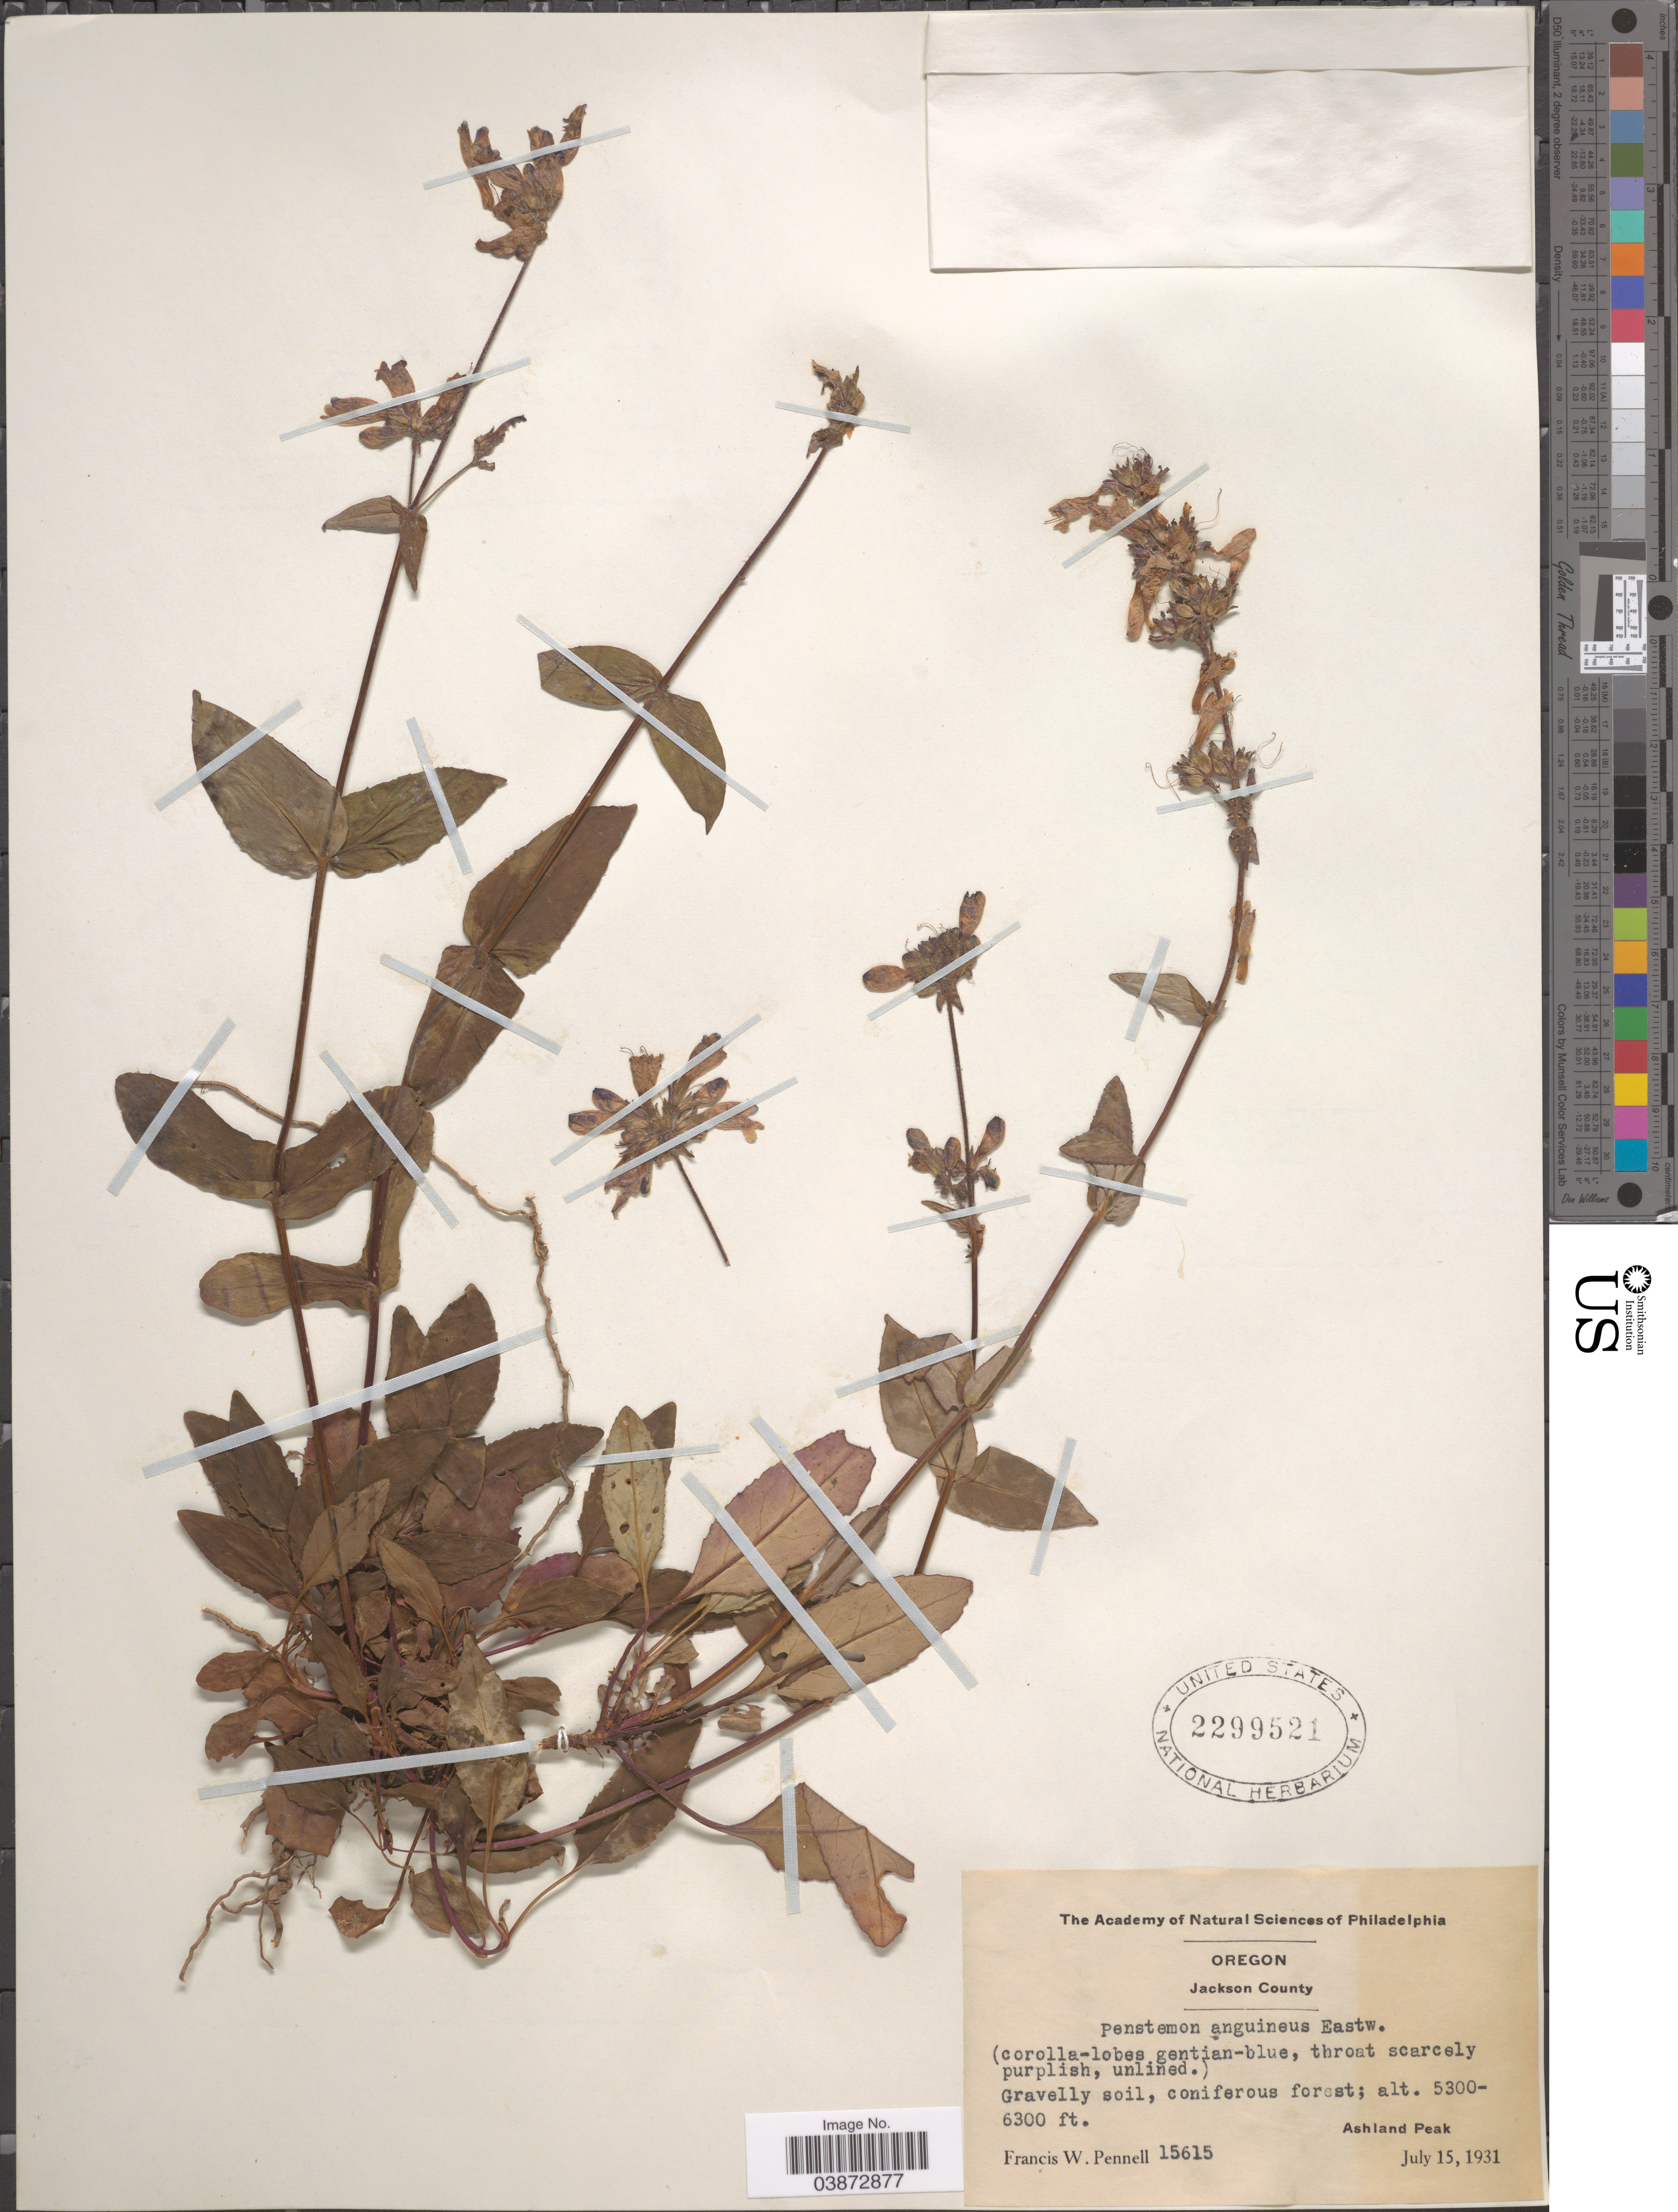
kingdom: Plantae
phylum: Tracheophyta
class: Magnoliopsida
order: Lamiales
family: Plantaginaceae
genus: Penstemon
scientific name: Penstemon anguineus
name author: Eastw.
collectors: F. W. Pennell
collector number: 15615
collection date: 1931-07-15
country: United States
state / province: Oregon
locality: Jackson County. Ashland Peak.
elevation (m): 1615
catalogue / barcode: US 2299521